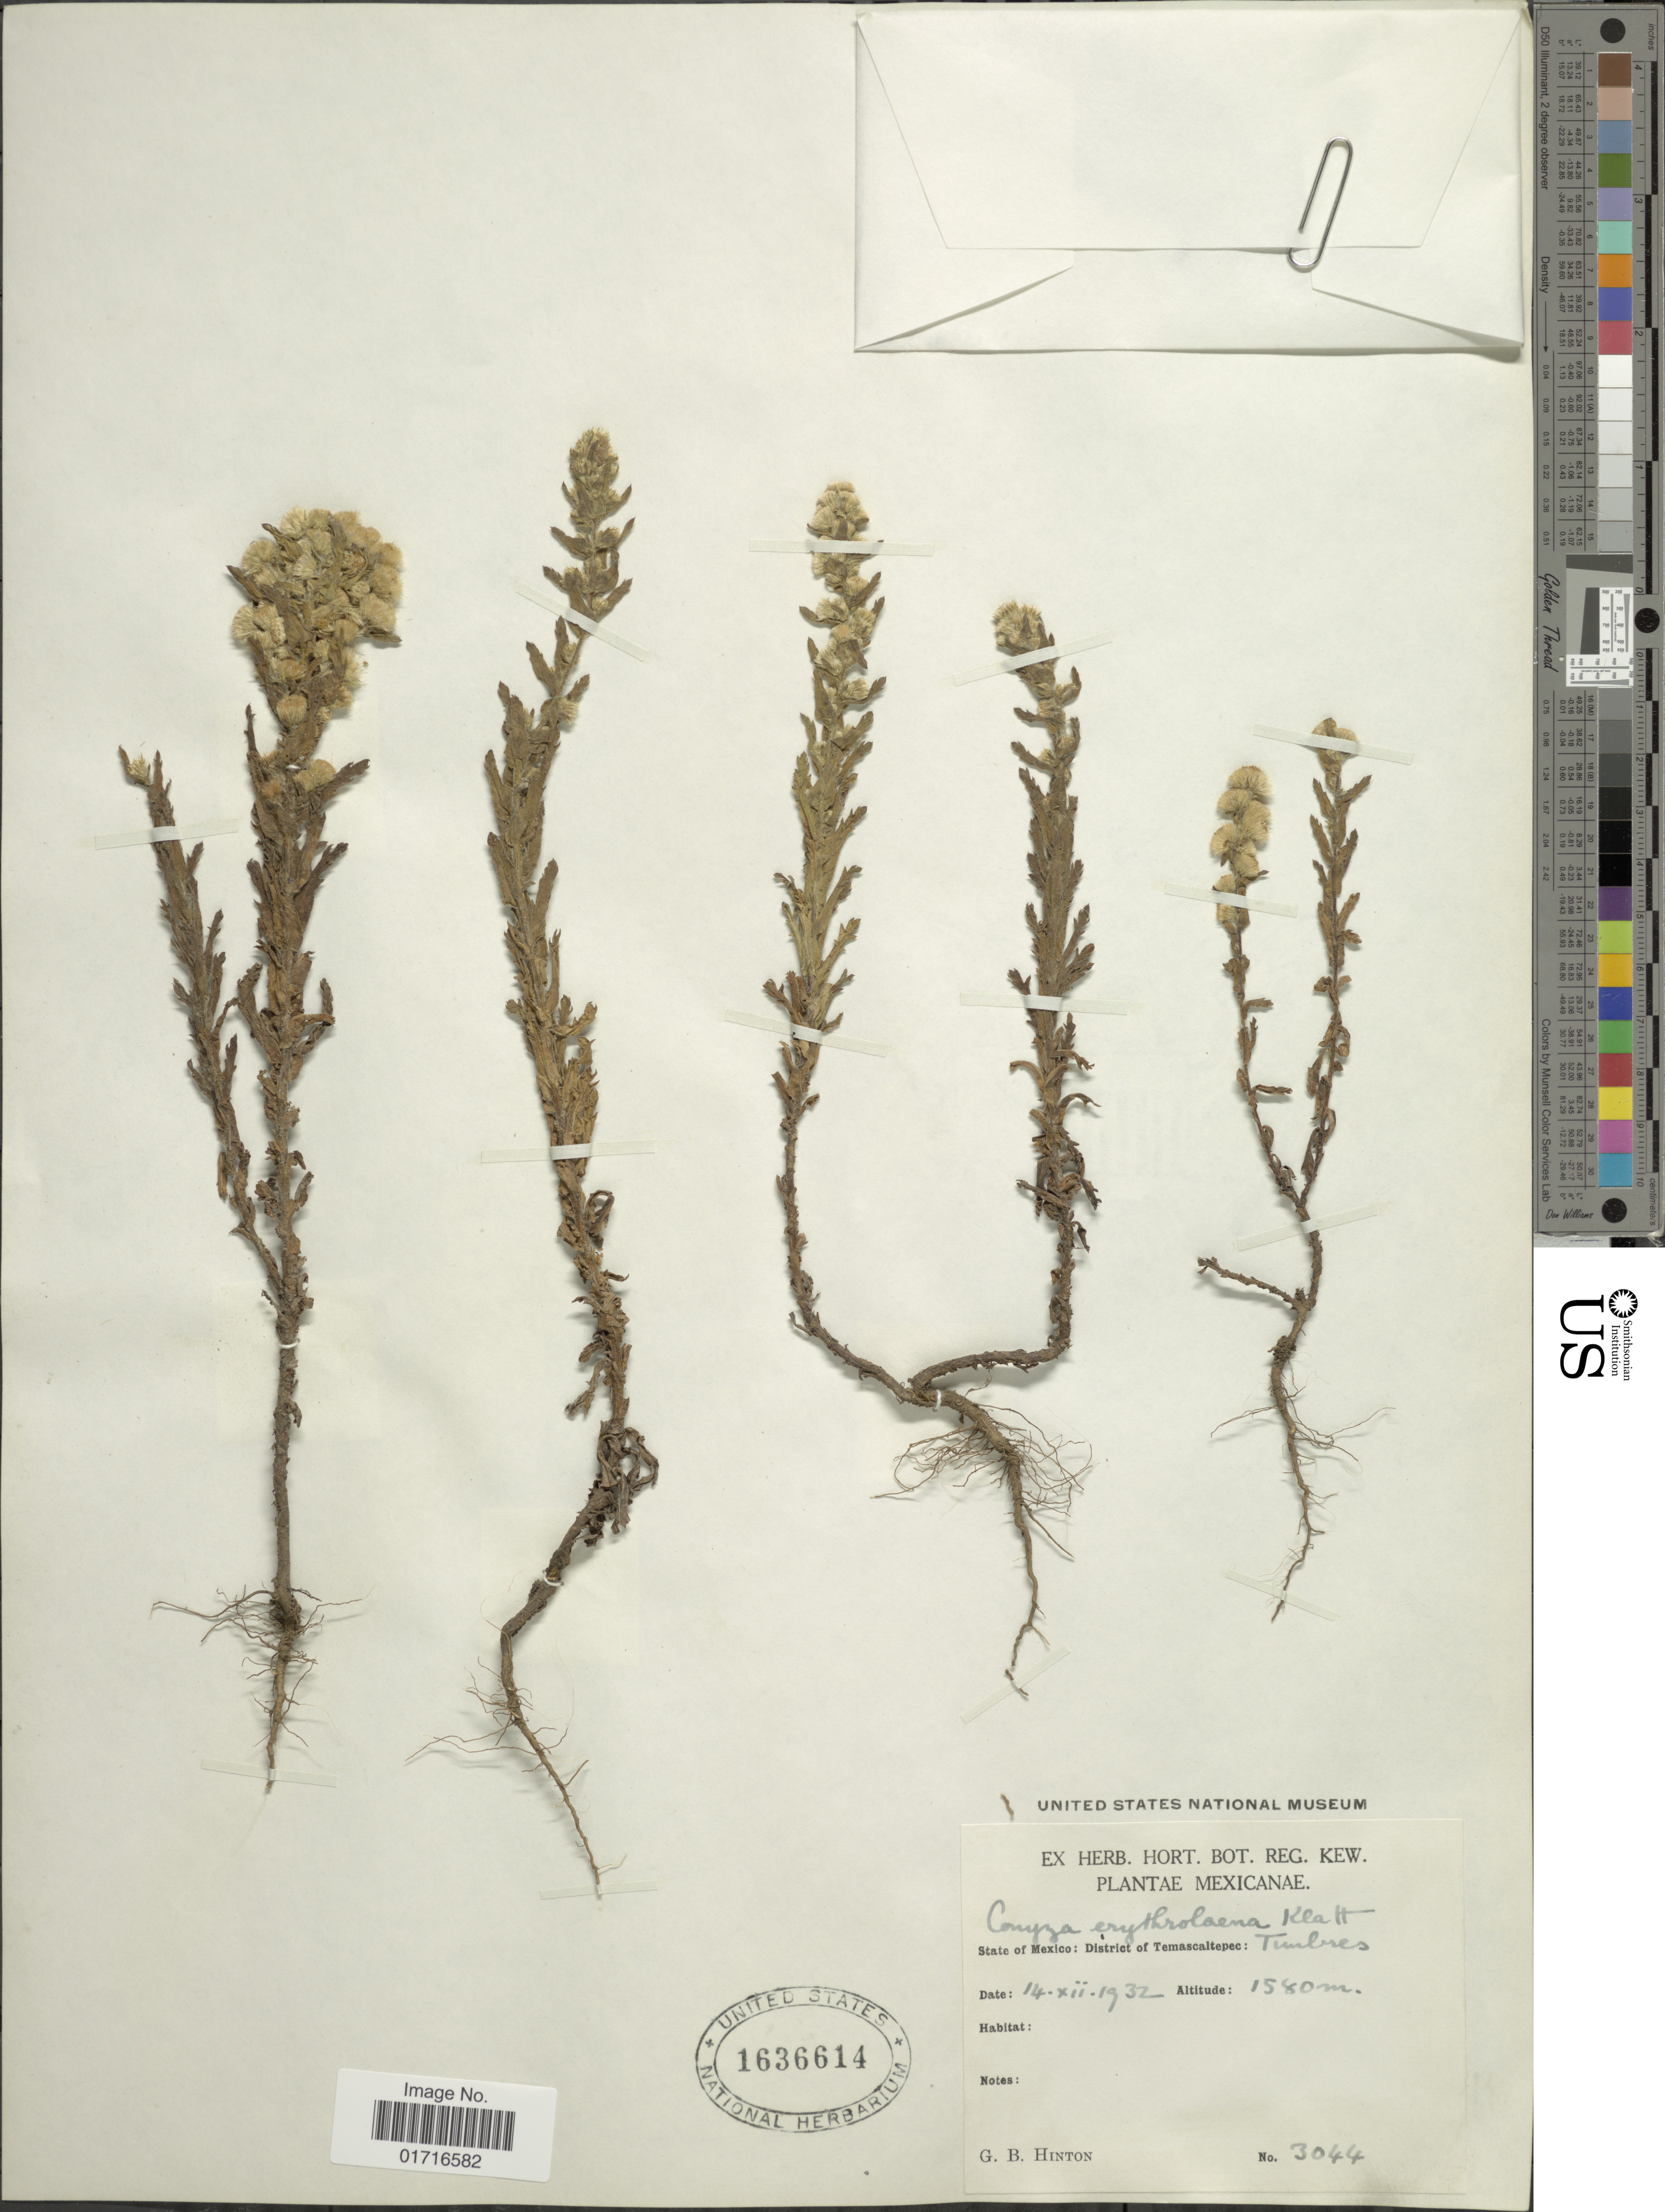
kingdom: Plantae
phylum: Tracheophyta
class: Magnoliopsida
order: Asterales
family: Asteraceae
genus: Conyza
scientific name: Conyza schiedeana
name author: (Less.) Cronq.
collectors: G. B. Hinton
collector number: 3044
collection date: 1932-12-14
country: Mexico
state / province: México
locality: District of Temascaltepec: Timbres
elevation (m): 1580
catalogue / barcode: US 1636614